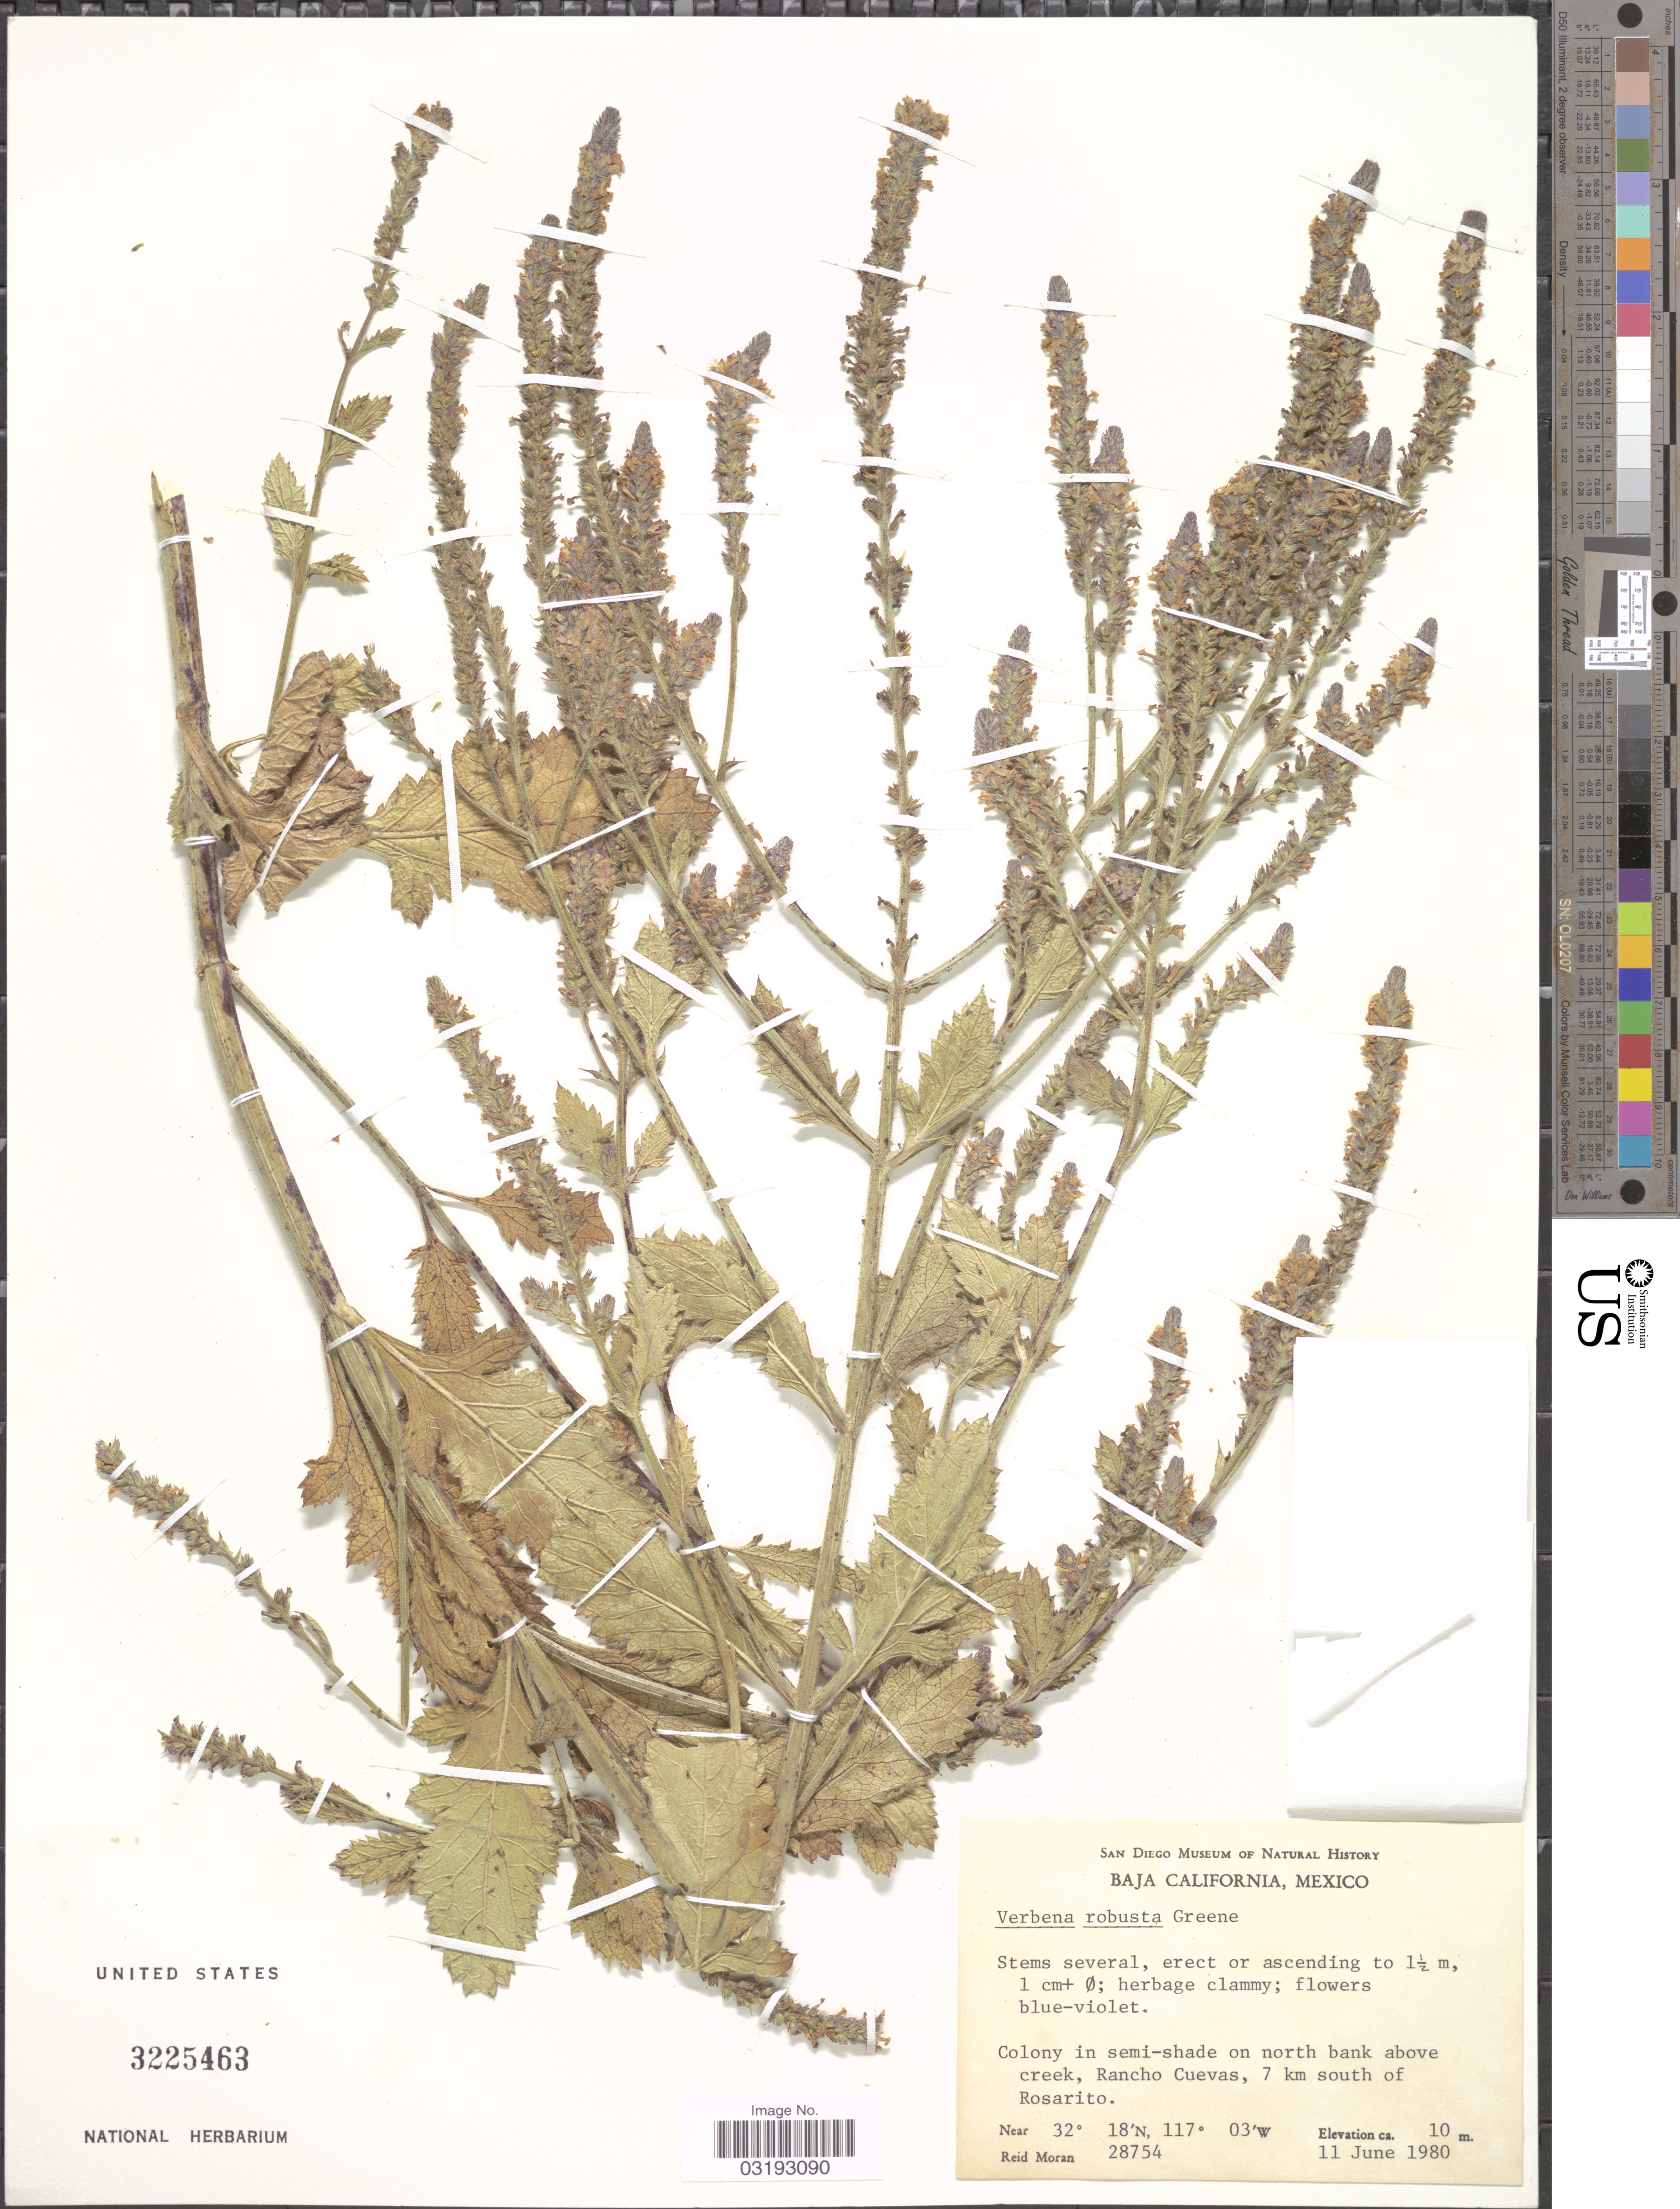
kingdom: Plantae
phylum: Tracheophyta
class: Magnoliopsida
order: Lamiales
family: Verbenaceae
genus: Verbena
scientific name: Verbena robusta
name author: Greene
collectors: R. Moran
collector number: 28754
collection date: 1980-06-11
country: Mexico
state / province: Baja California Norte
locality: North bank above creek, Rancho Cuevas, 7 km south of Rosarito.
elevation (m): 10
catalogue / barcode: US 3225463